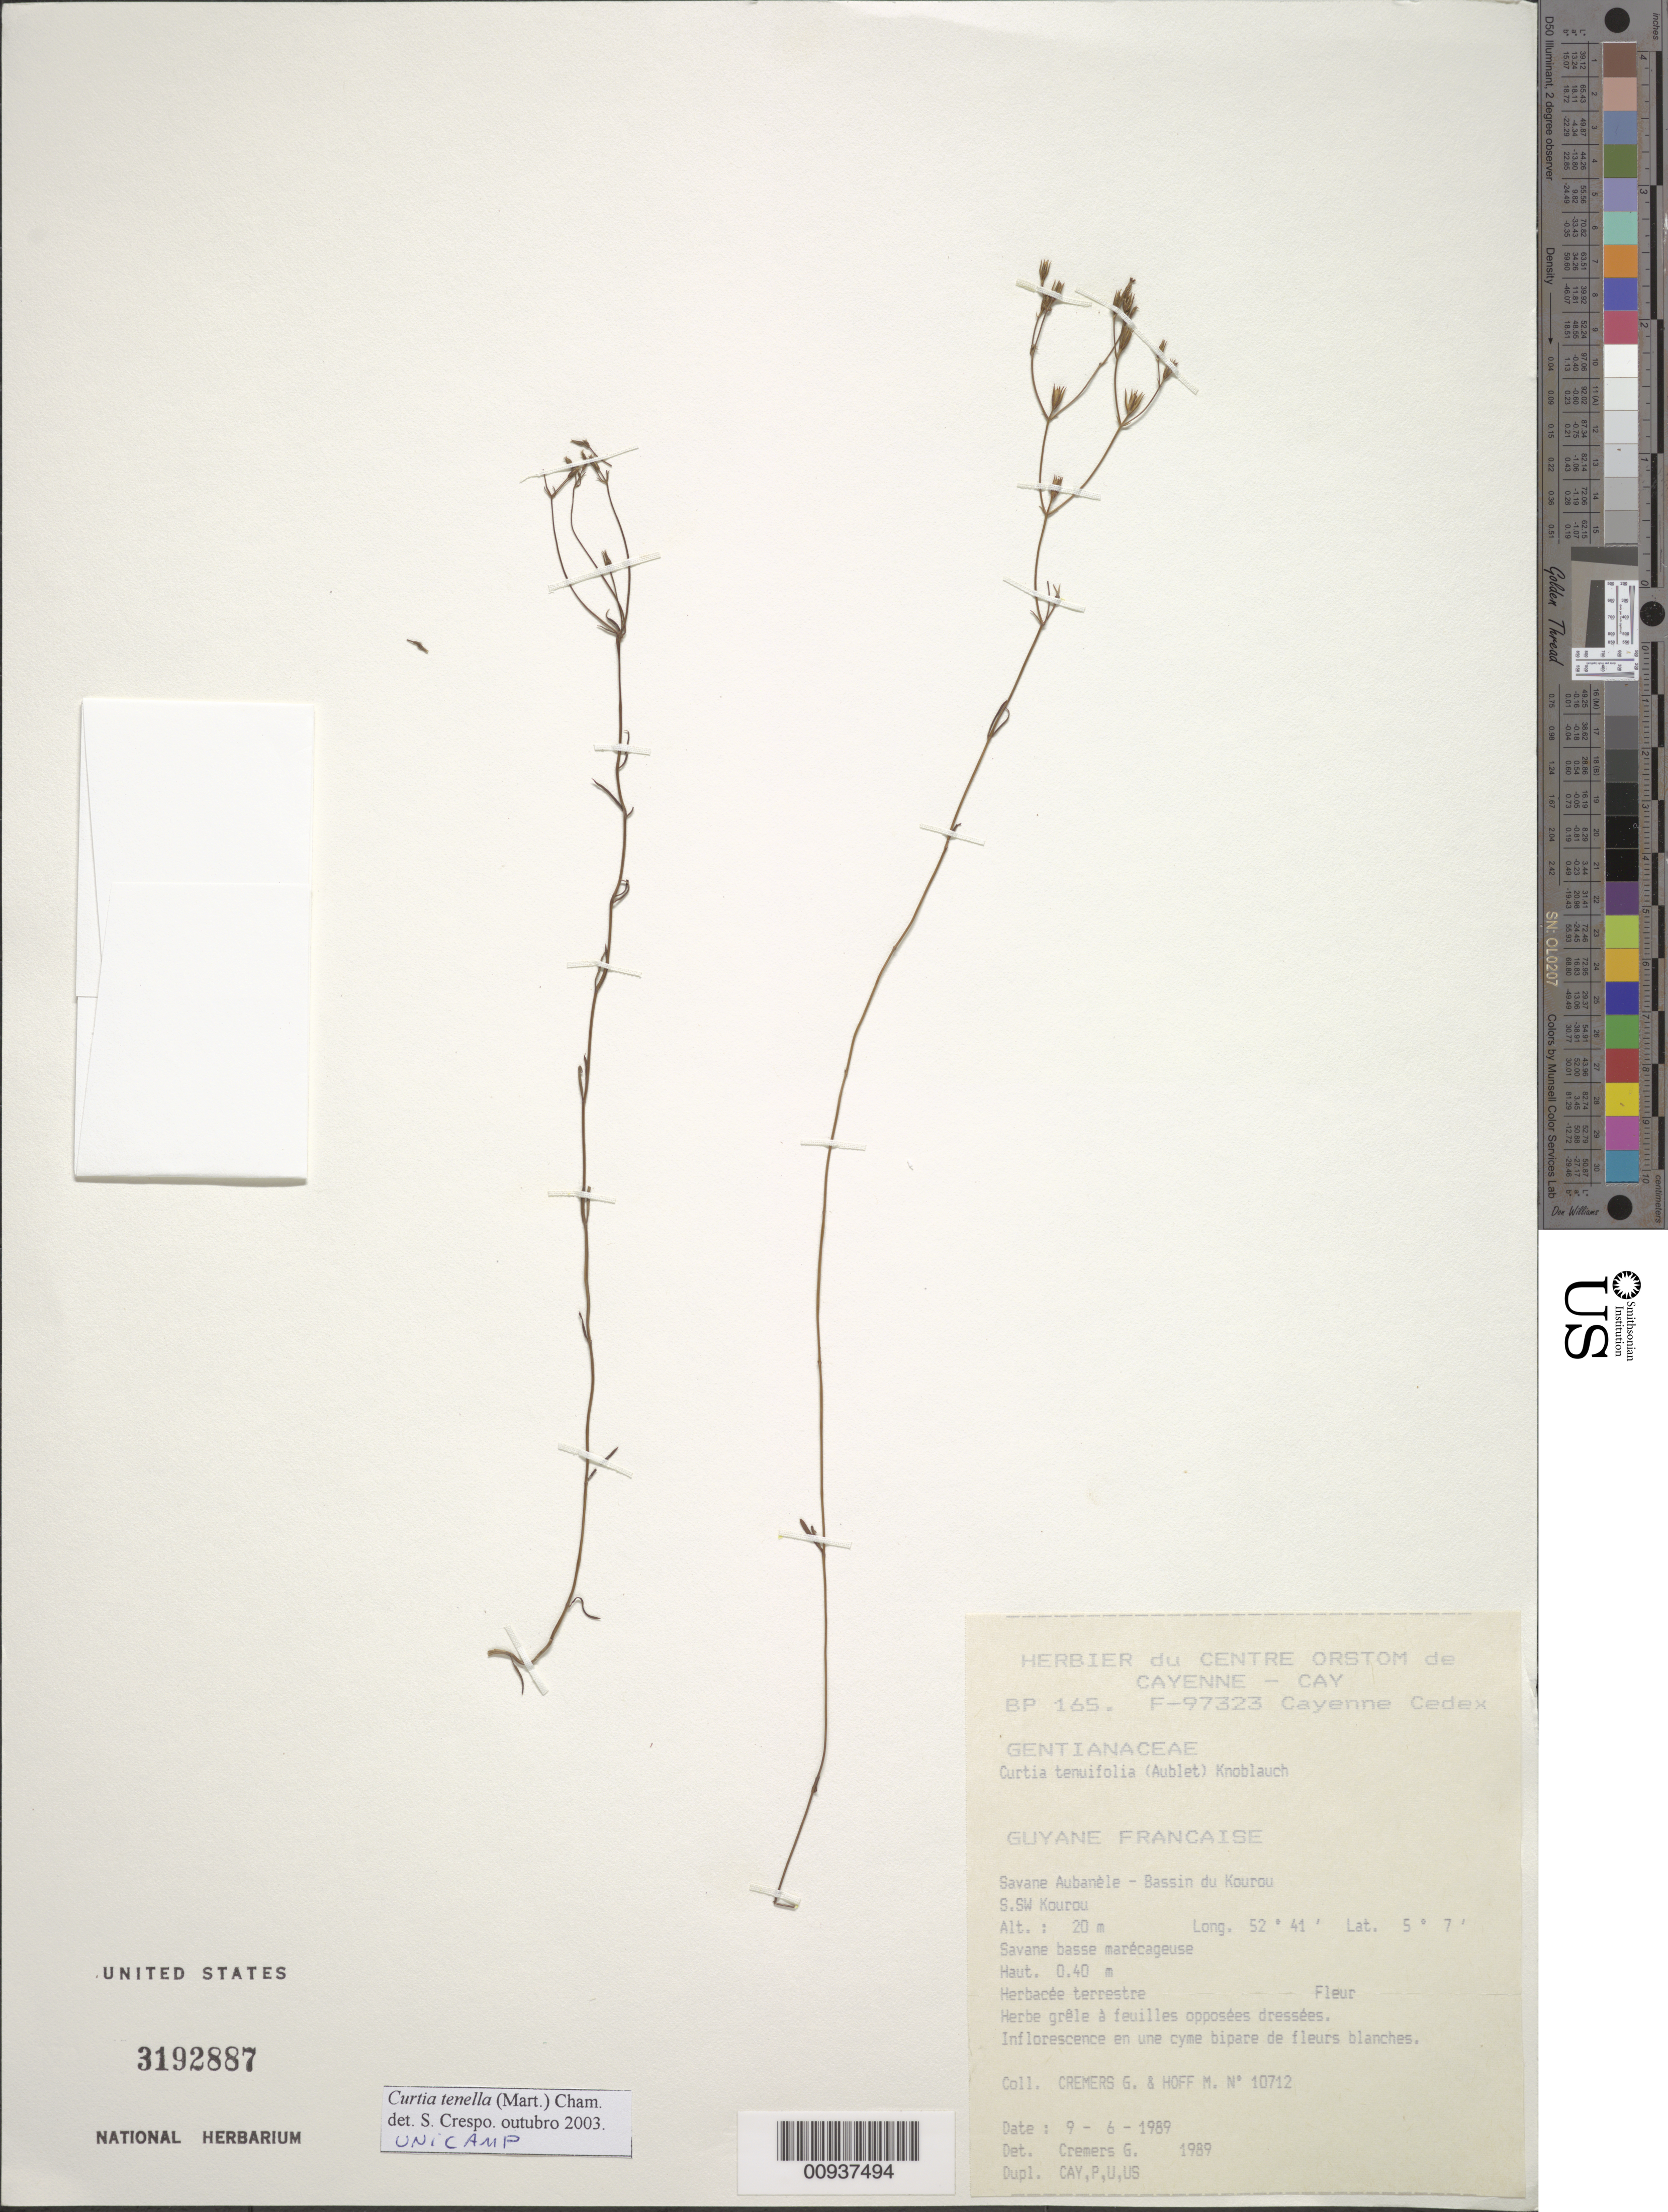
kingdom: Plantae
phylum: Tracheophyta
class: Magnoliopsida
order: Gentianales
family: Gentianaceae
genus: Curtia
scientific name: Curtia tenella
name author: (Mart.) Cham.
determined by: Crespo, Susana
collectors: G. Cremers & M. Hoff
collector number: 10712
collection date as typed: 9-Jun-89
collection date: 1989-06-09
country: French Guiana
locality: Savane Aubanèle, Bassin du Kourou, S.SW Kourou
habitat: Savane basse marecageuse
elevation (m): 20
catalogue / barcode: US 3192887